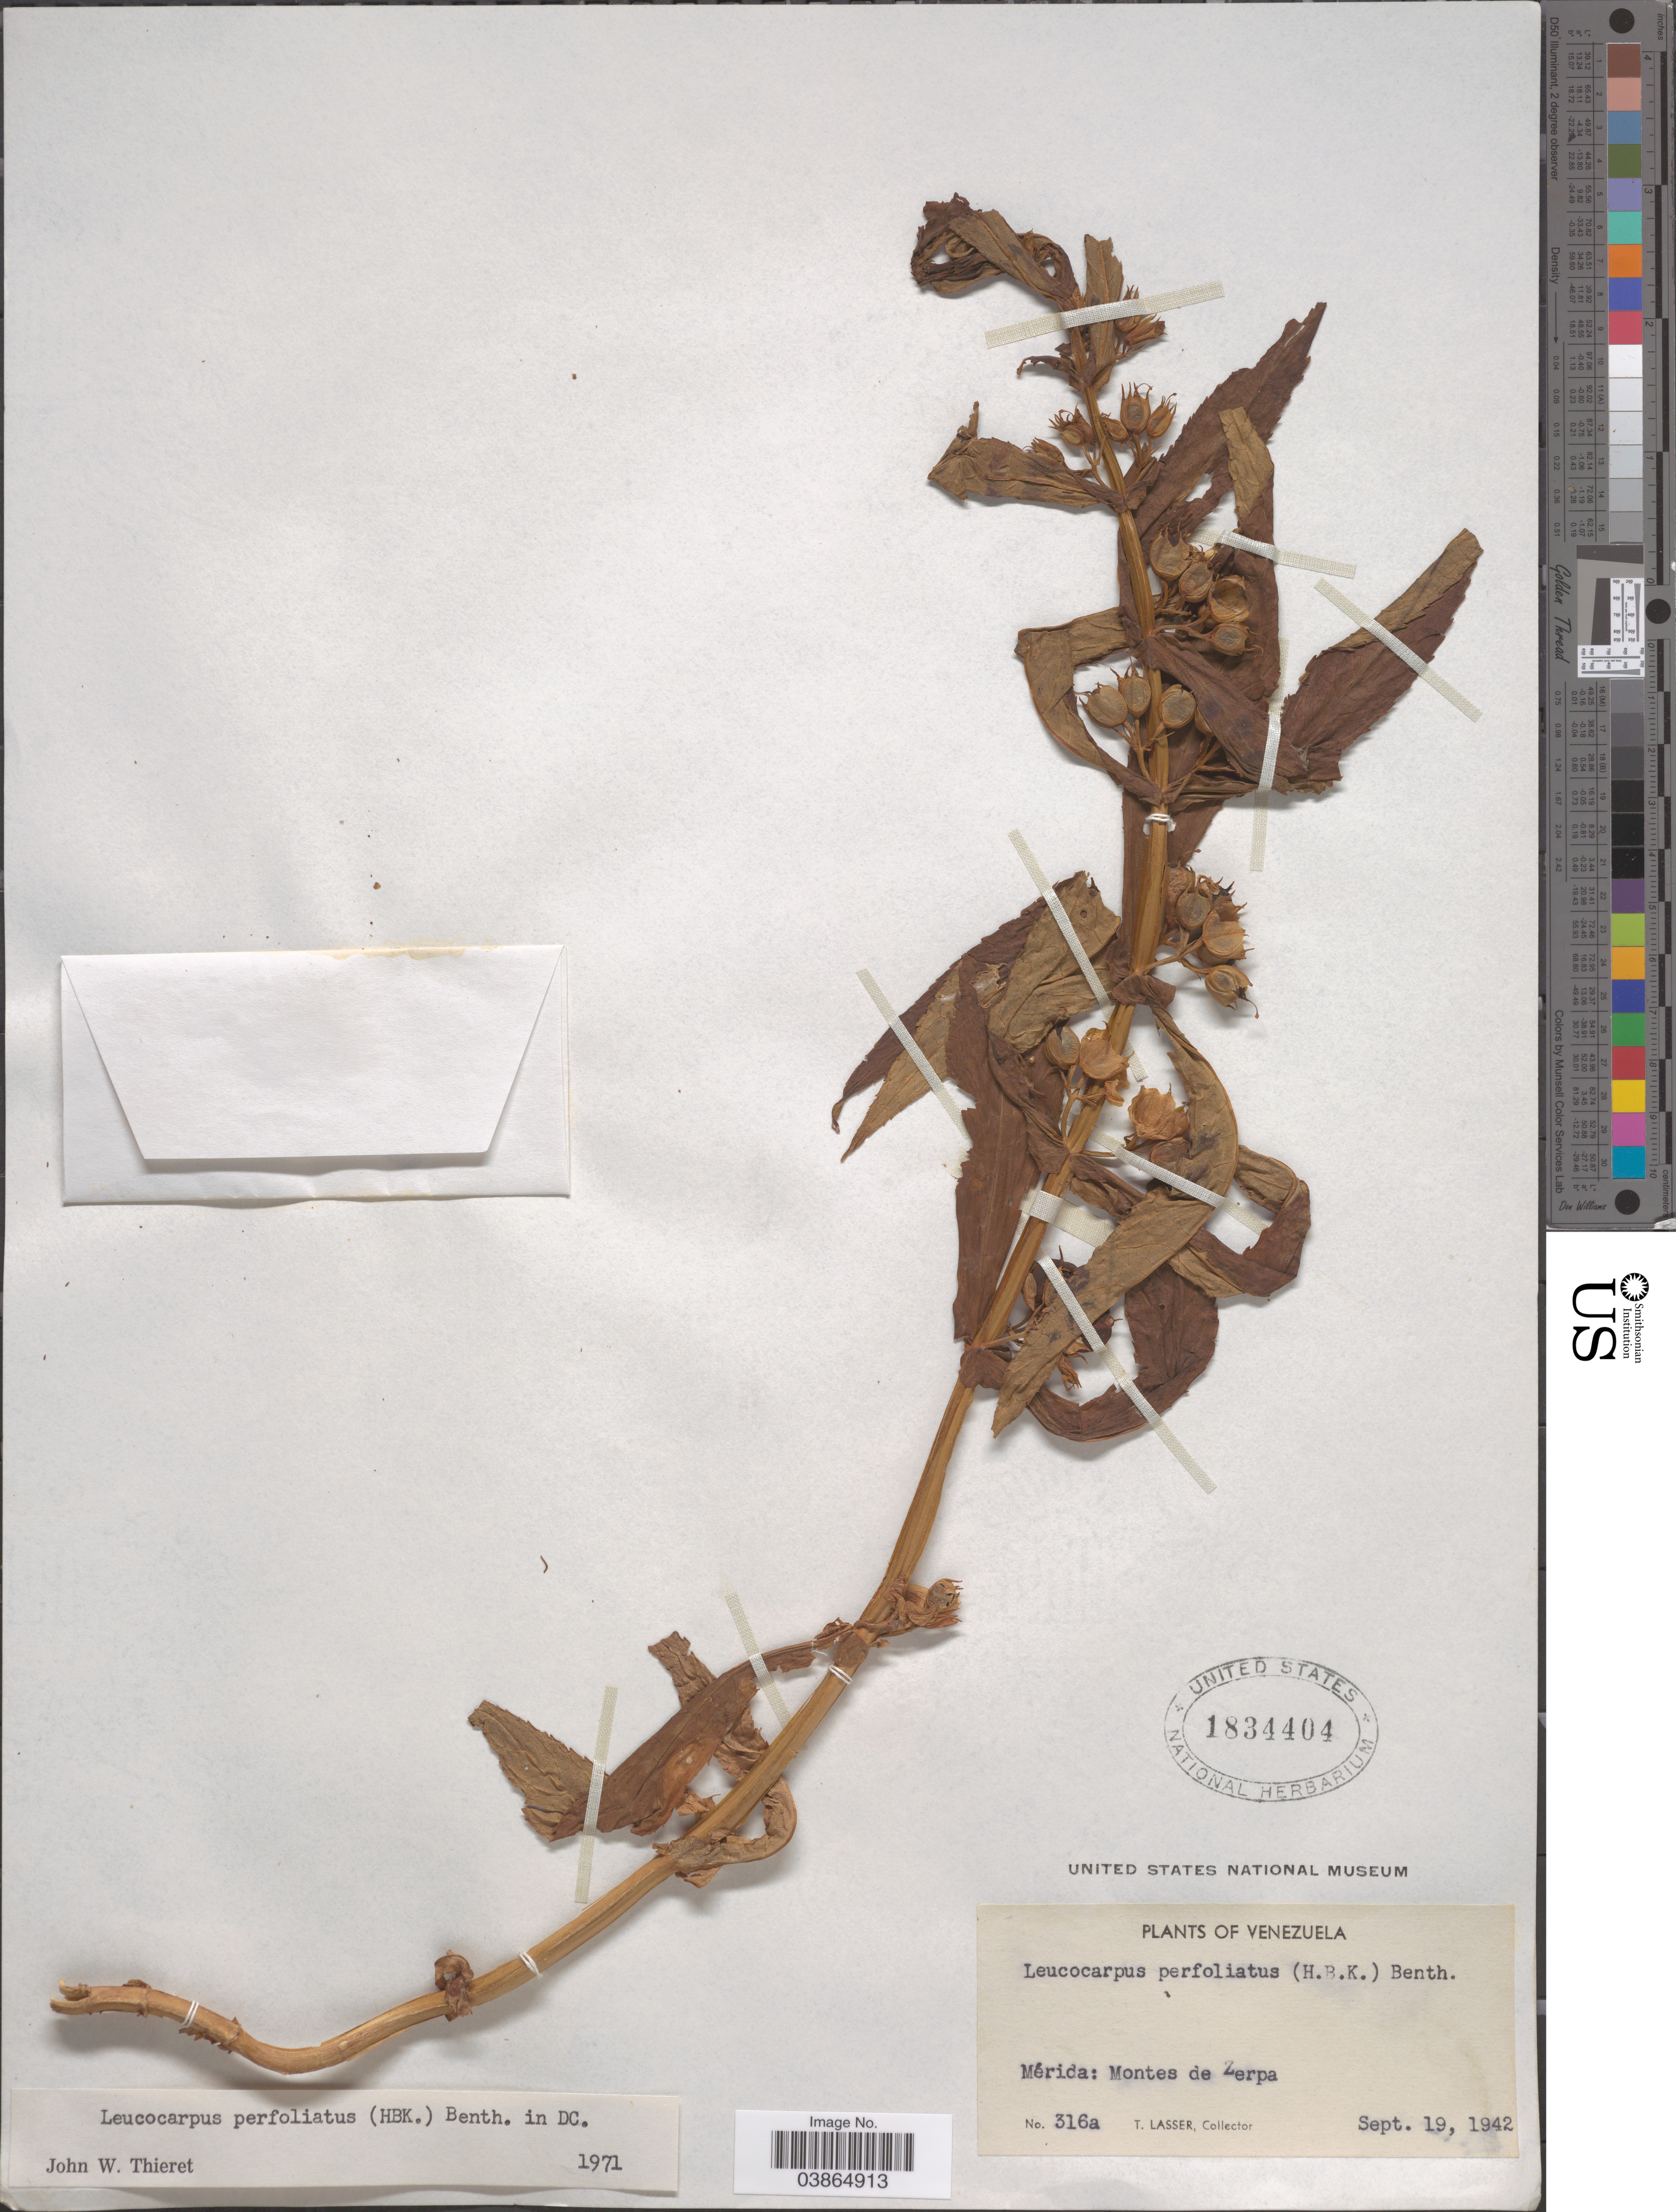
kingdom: Plantae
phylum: Tracheophyta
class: Magnoliopsida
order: Lamiales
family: Phrymaceae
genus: Leucocarpus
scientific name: Leucocarpus perfoliatus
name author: (Kunth) Benth.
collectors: T. Lasser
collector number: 316a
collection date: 1942-09-19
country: Venezuela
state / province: Merida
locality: Montes de Zerpa.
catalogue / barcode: US 1834404